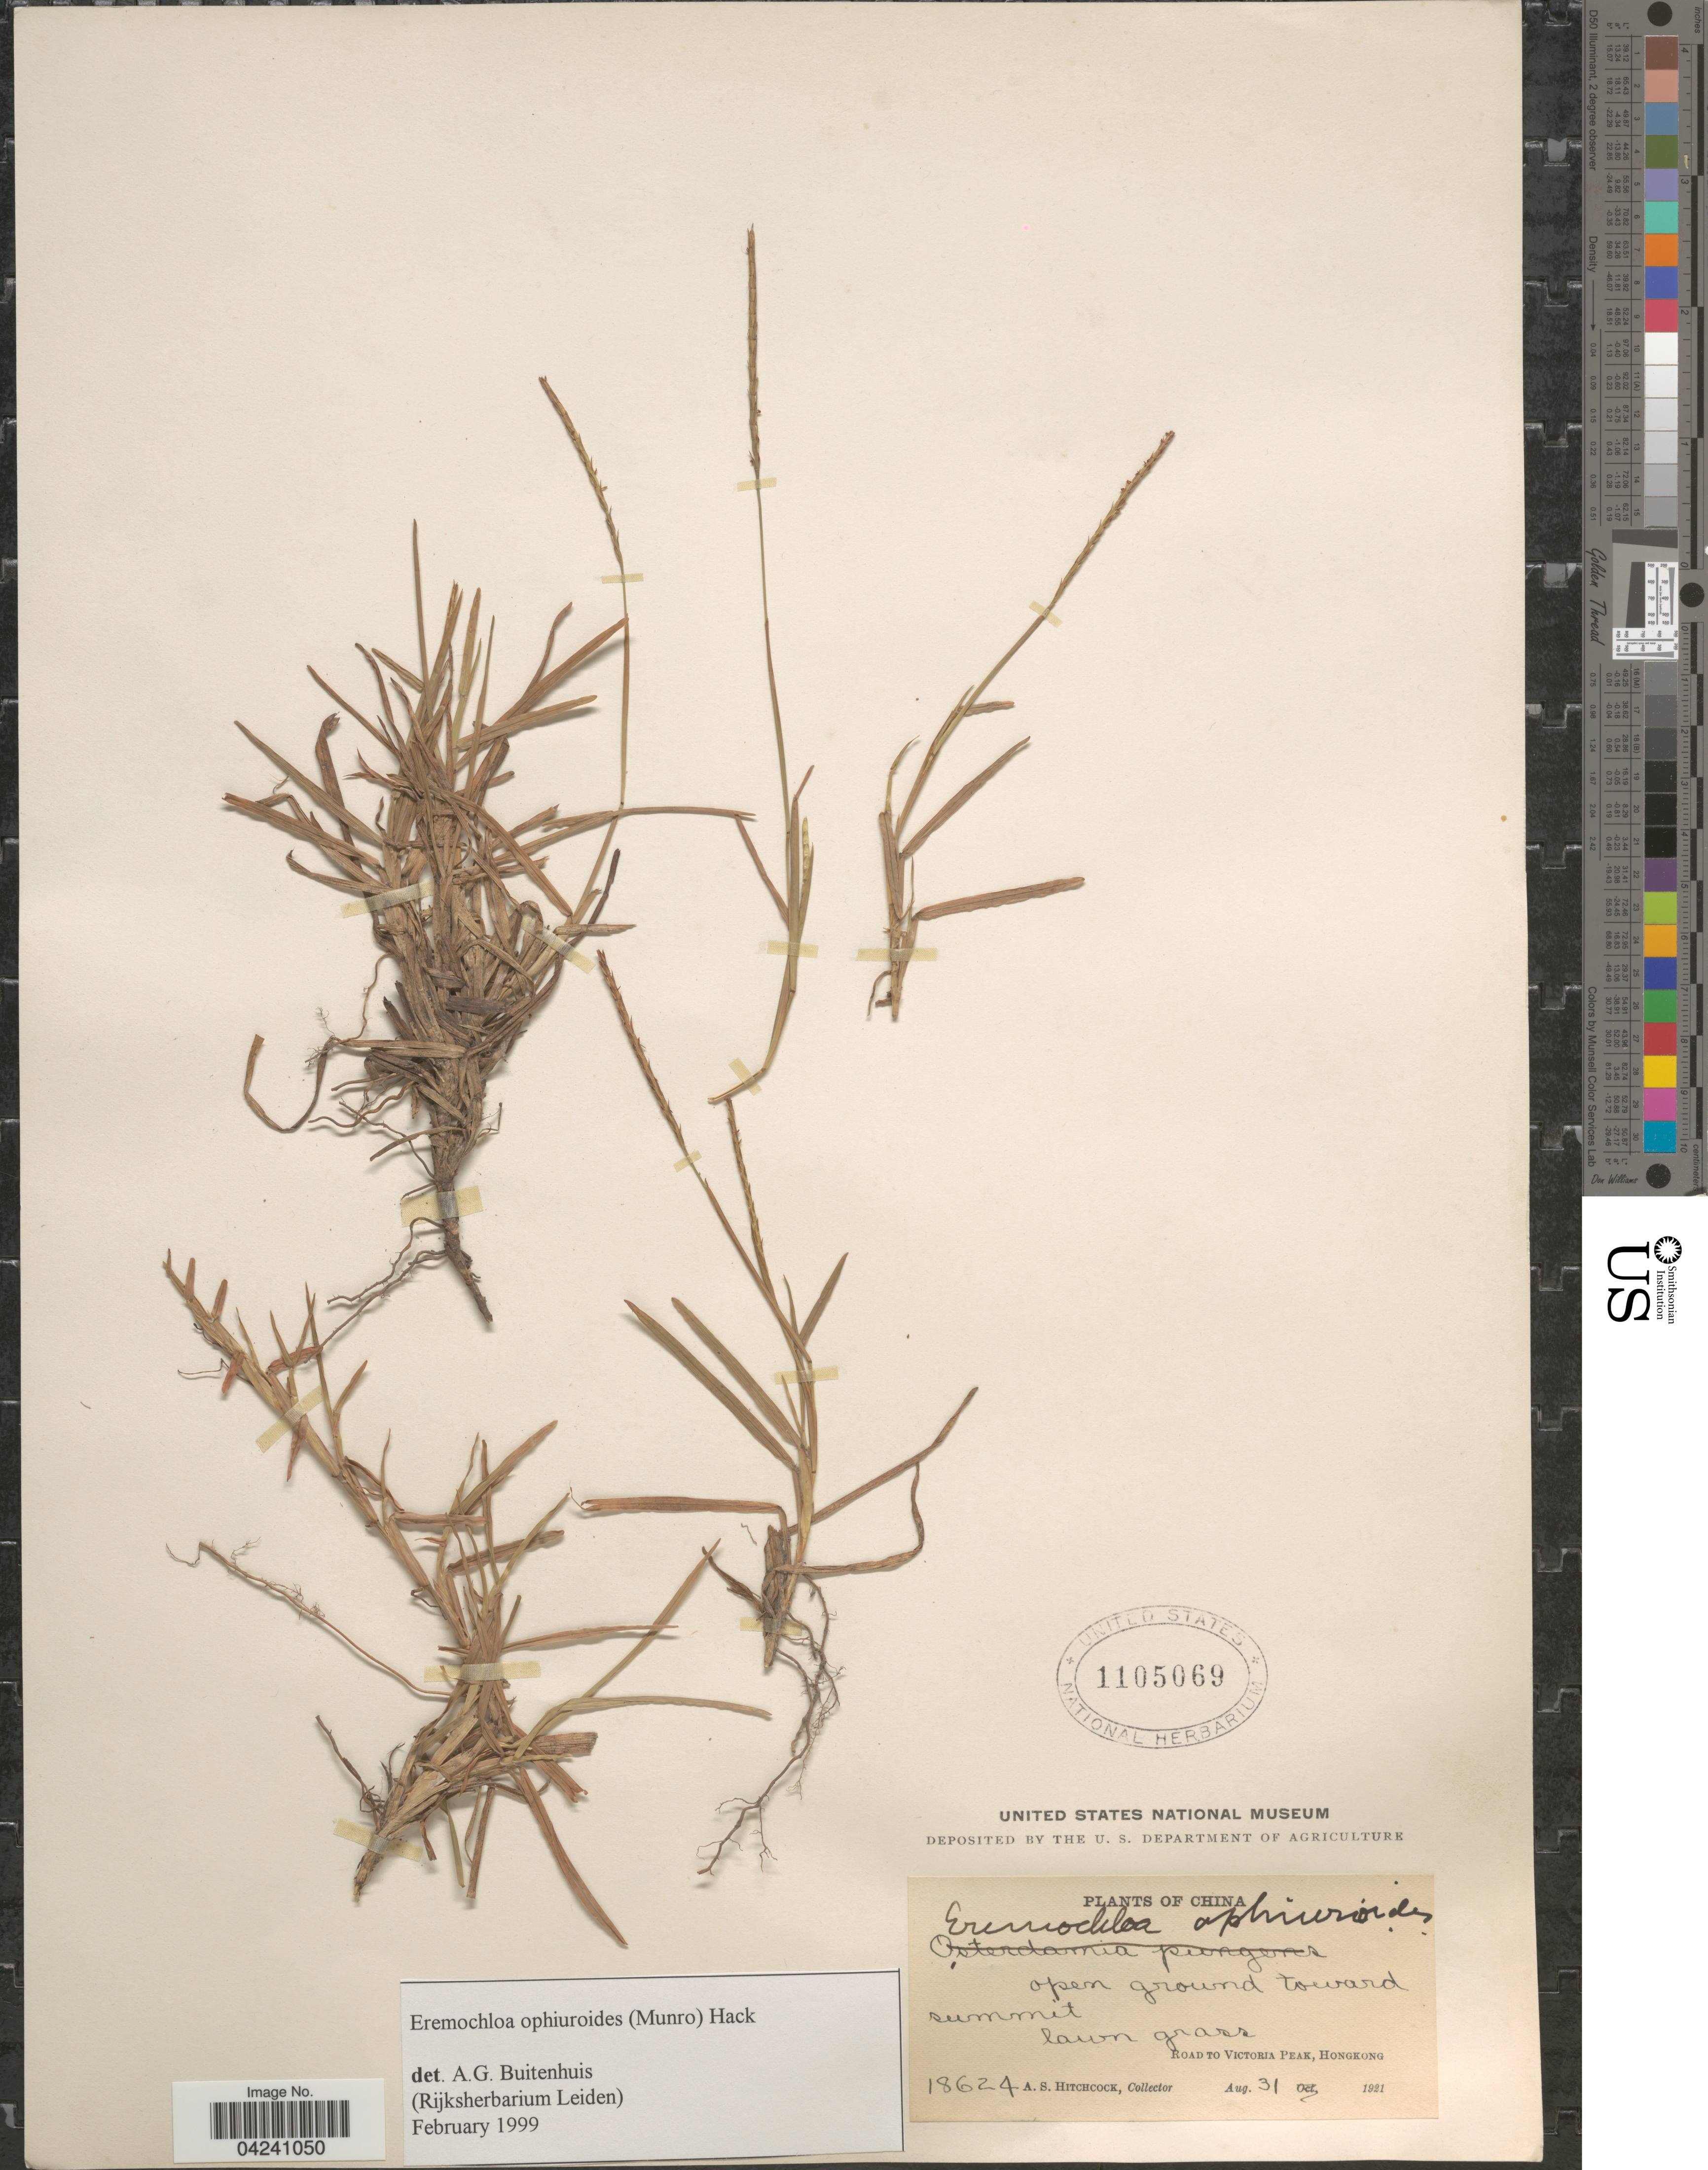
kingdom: Plantae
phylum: Tracheophyta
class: Liliopsida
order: Poales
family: Poaceae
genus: Eremochloa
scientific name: Eremochloa ophiuroides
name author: (Munro) Hack.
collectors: A. S. Hitchcock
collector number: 18624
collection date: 1921-08-31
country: China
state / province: Hong Kong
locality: Open ground toward summit. Road to Victoria, HongKong.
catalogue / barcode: US 1105069